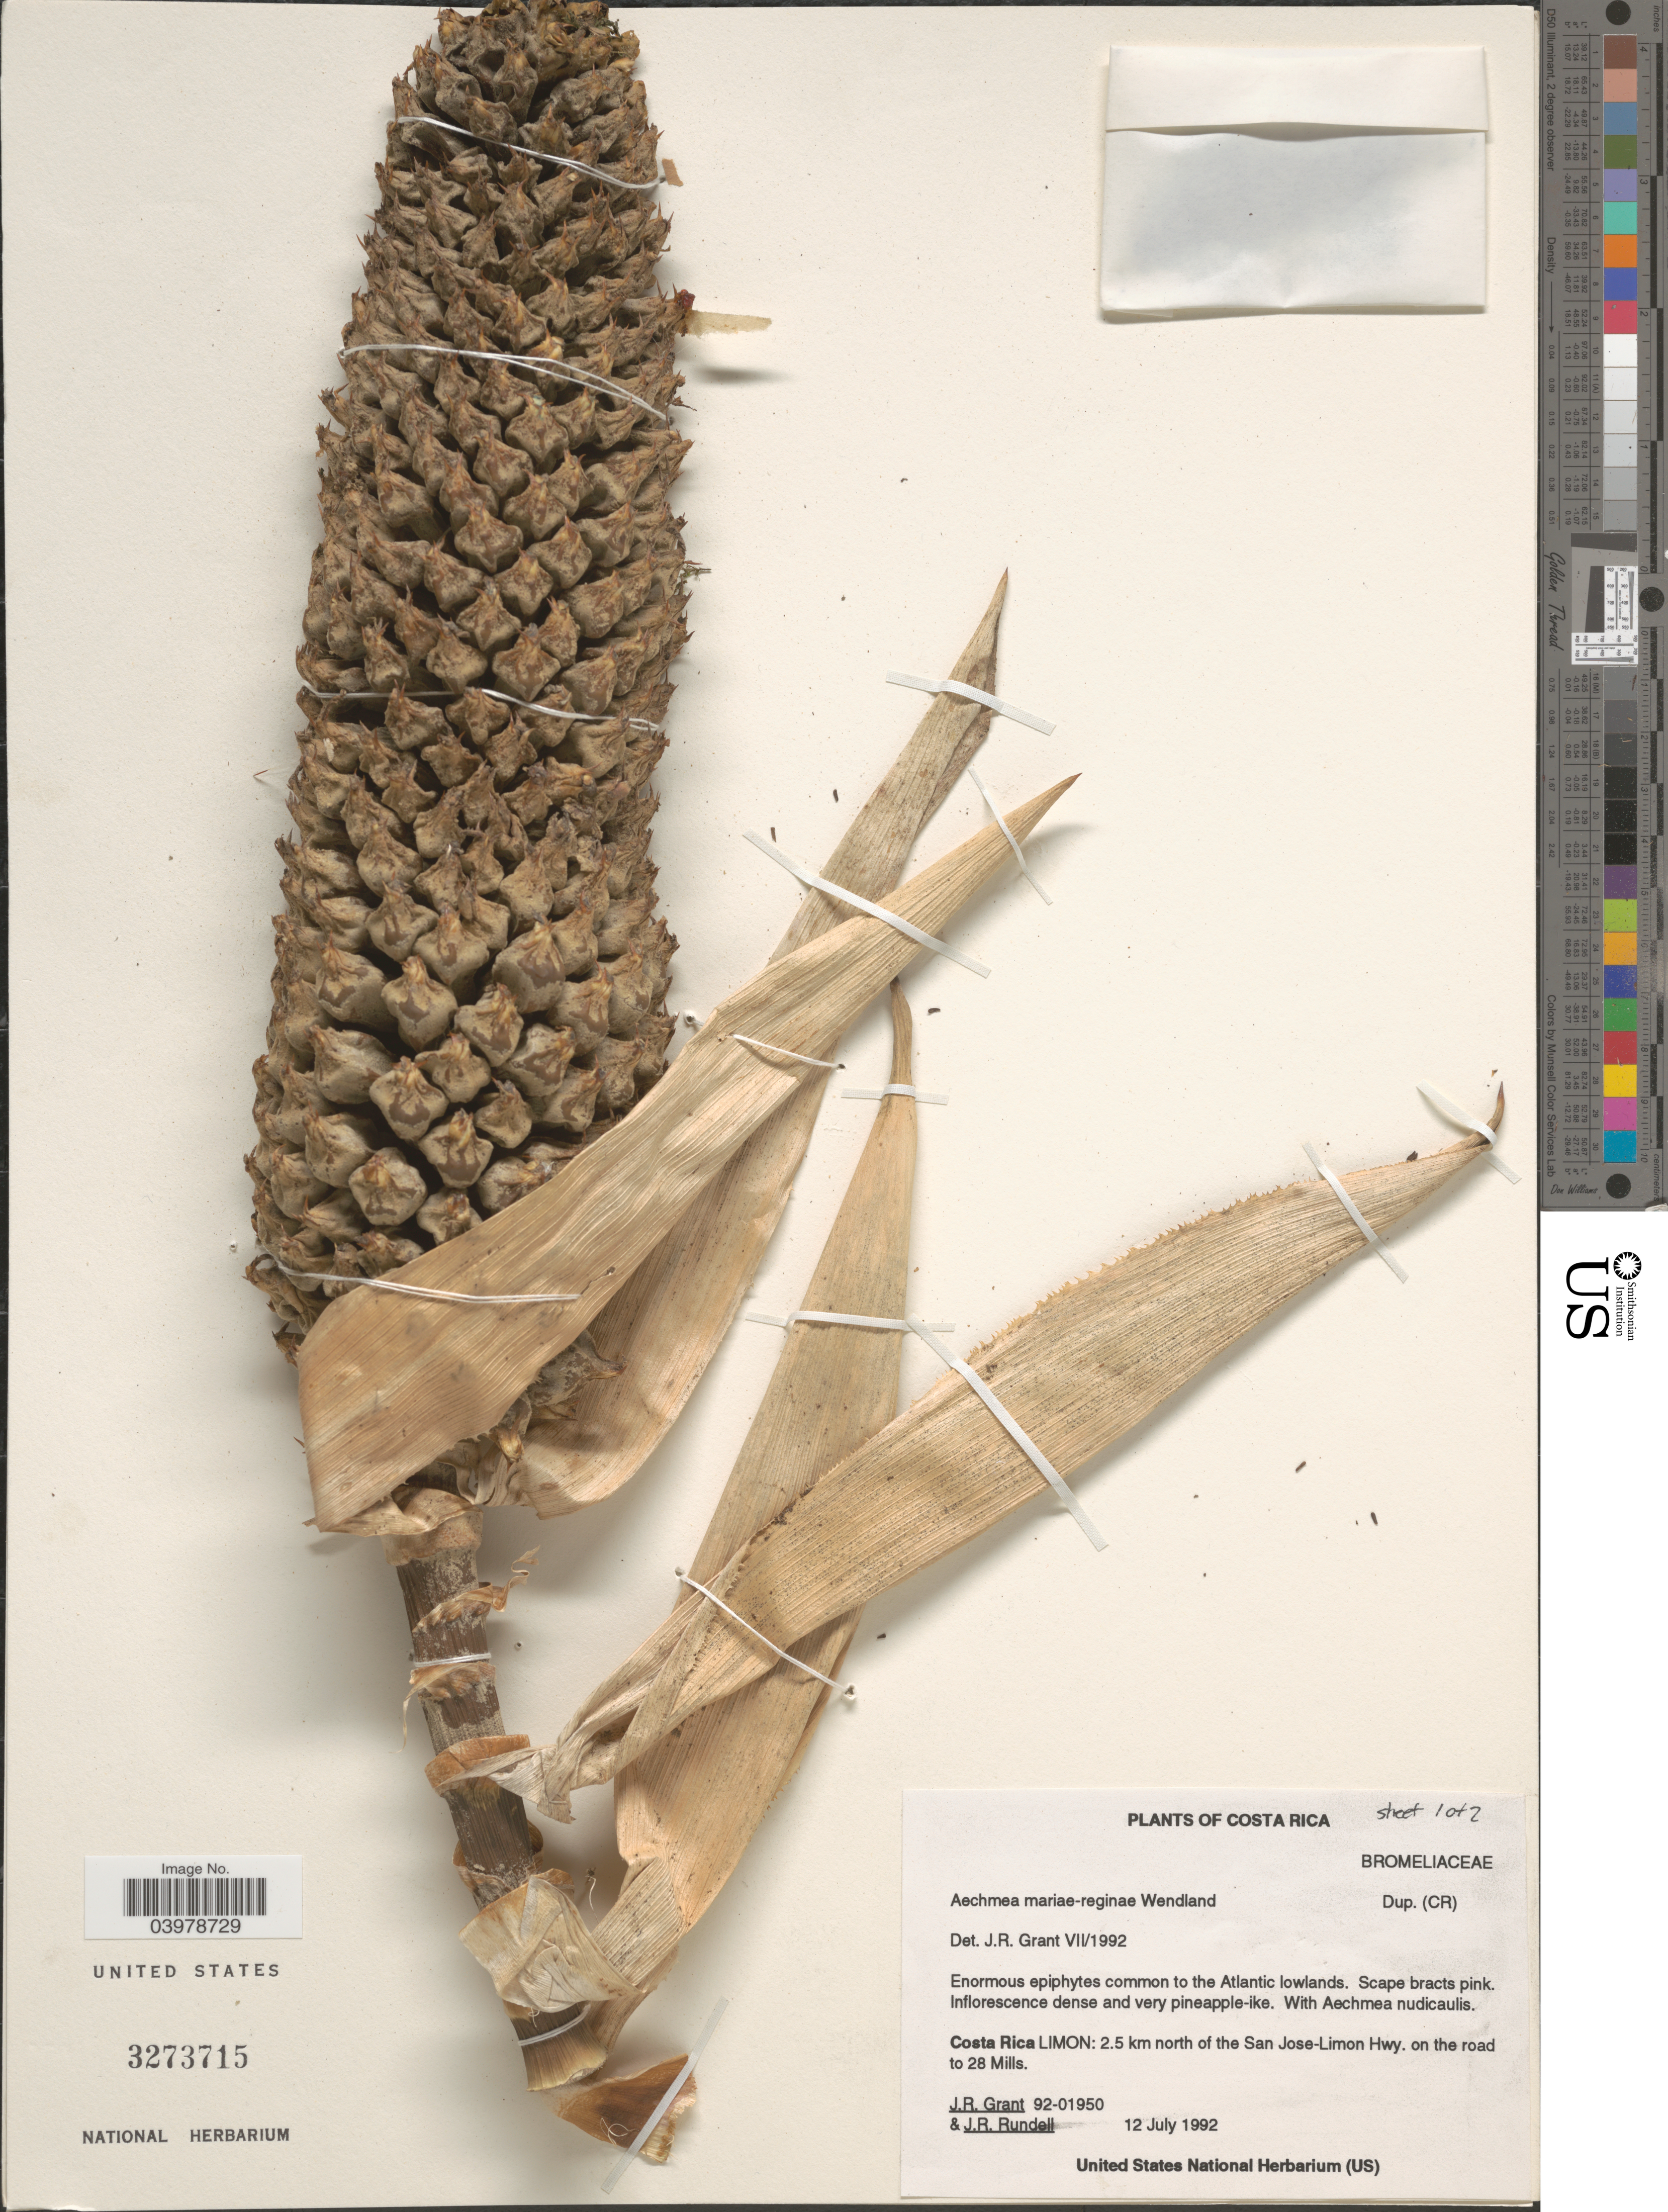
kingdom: Plantae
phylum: Tracheophyta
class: Liliopsida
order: Poales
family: Bromeliaceae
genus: Aechmea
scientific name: Aechmea mariae-reginae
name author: H. Wendl.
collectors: J. Grant & J. R. Rundell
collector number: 92-01950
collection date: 1992-07-12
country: Costa Rica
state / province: Limón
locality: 2.5 km north of the San Jose-Limon Hwy. on the road to 28 Mills.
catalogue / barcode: US 3273715